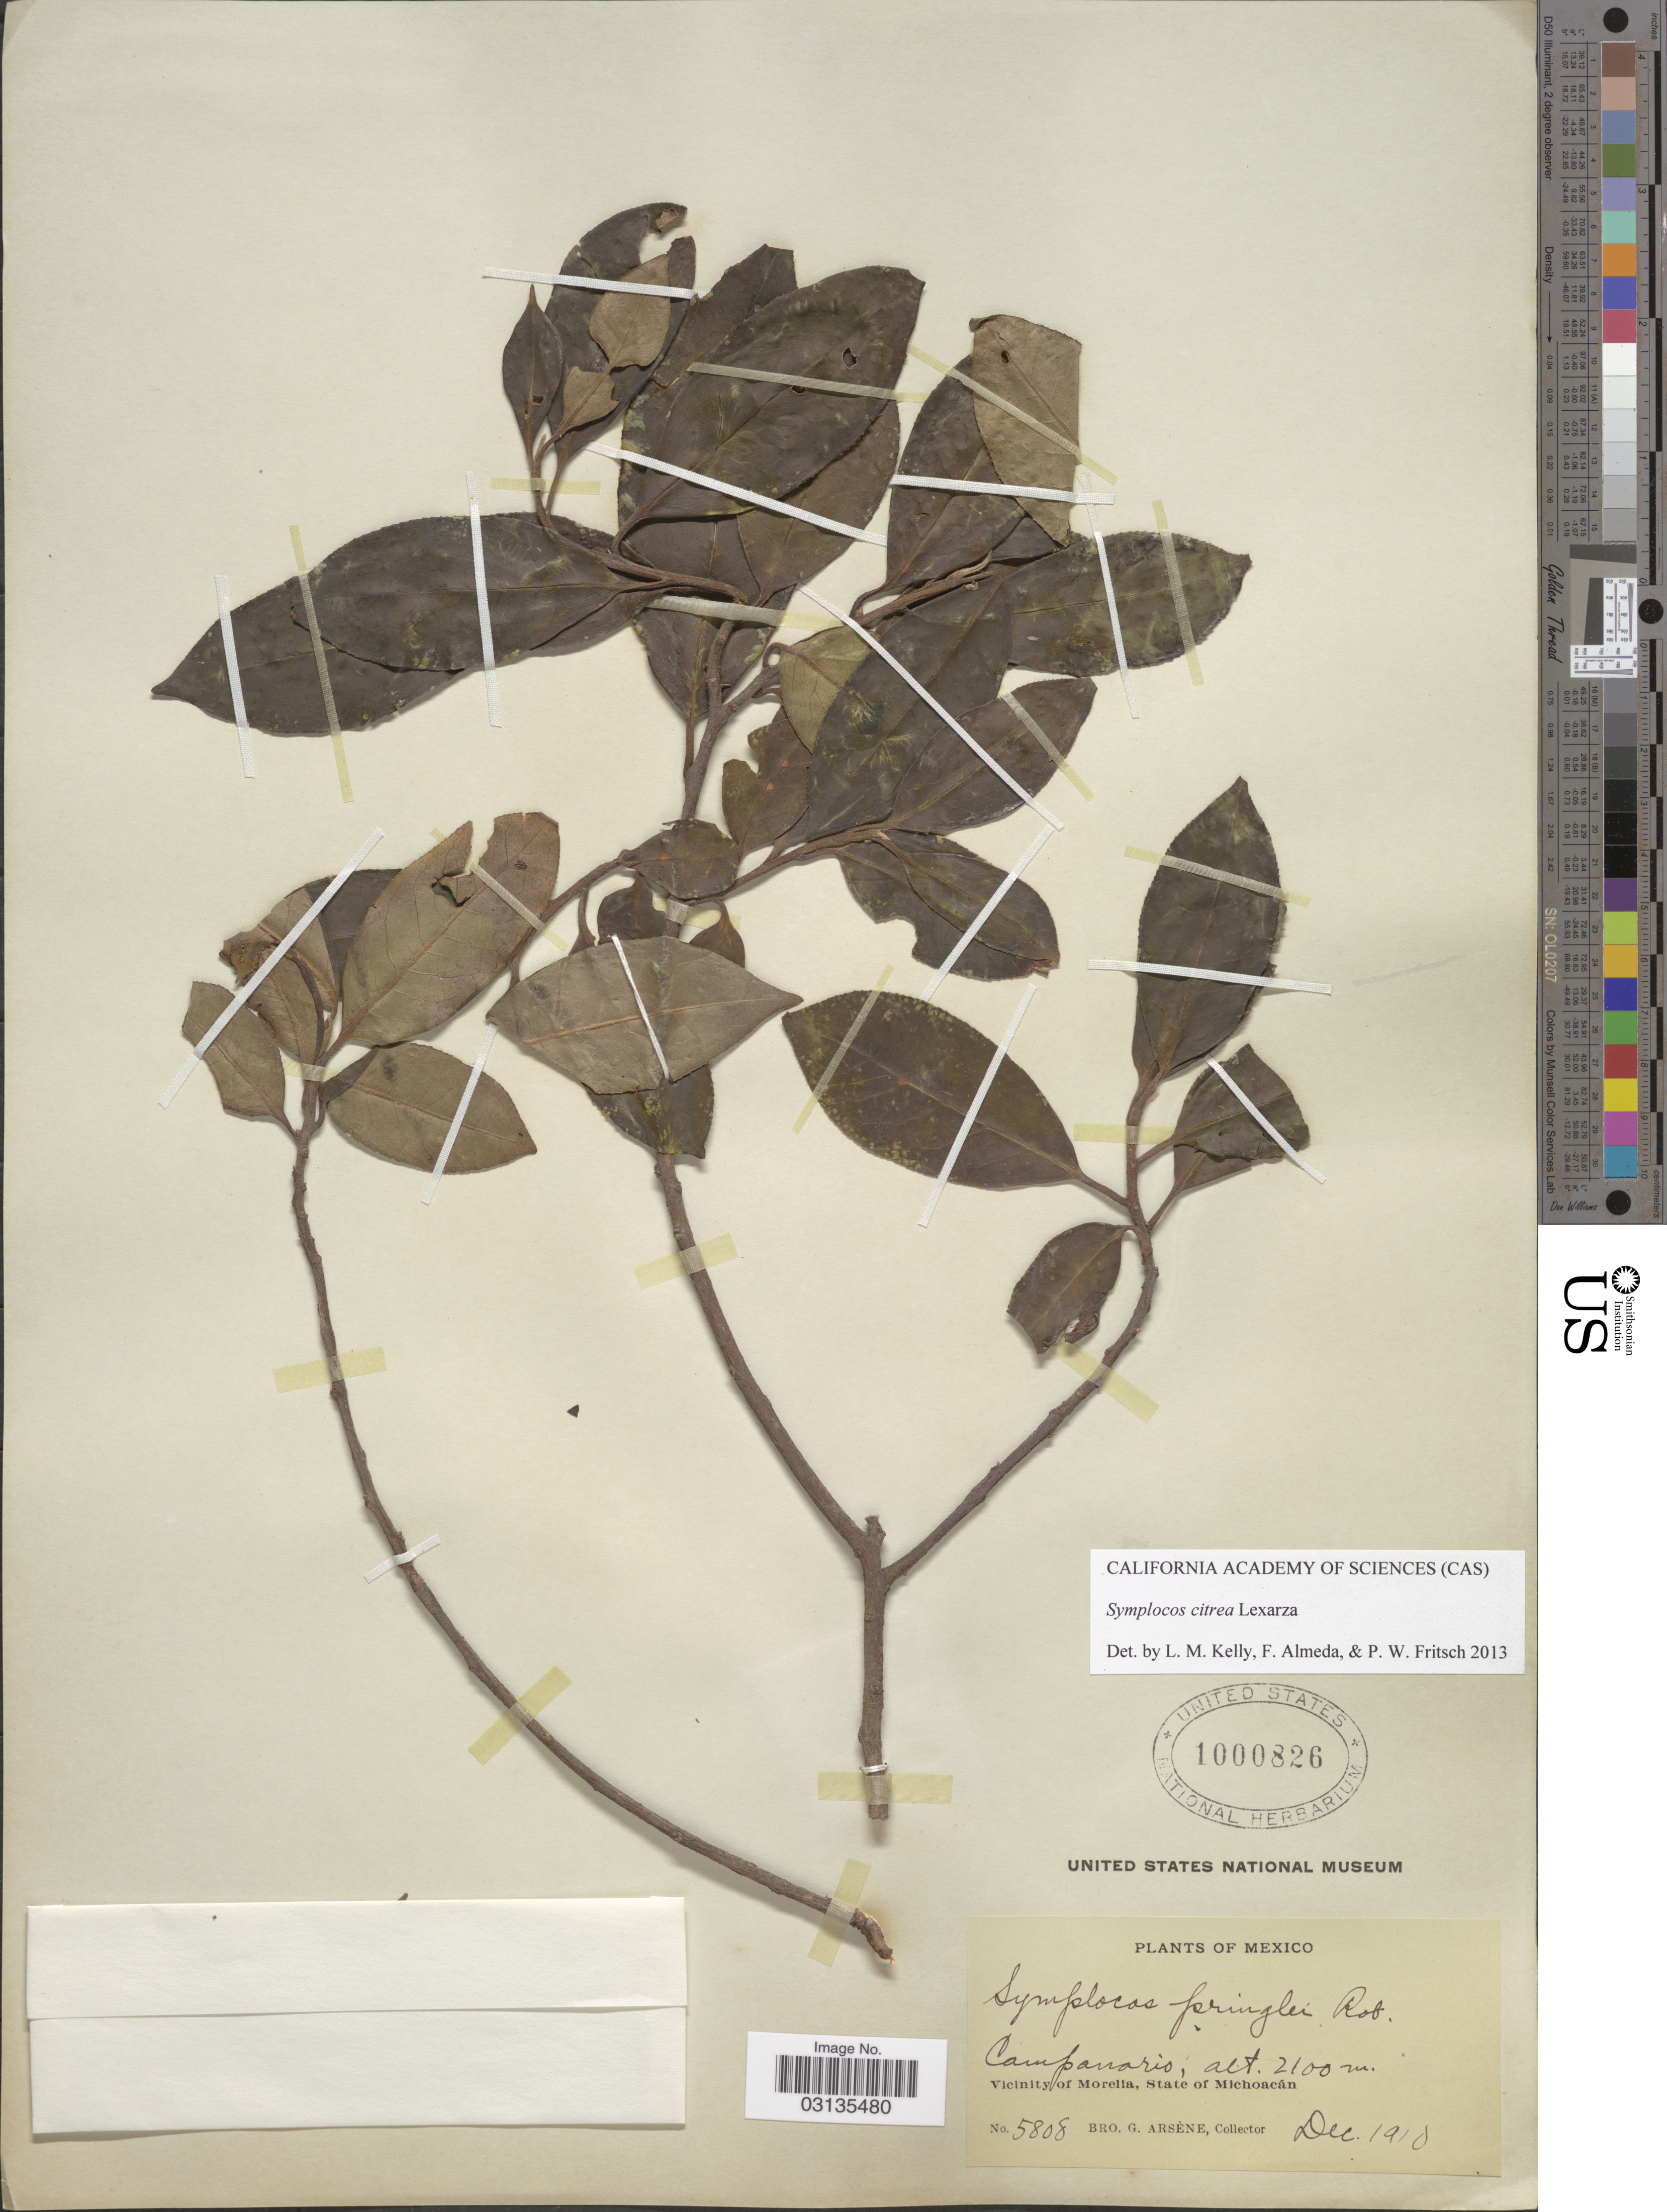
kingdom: Plantae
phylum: Tracheophyta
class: Magnoliopsida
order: Ericales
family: Symplocaceae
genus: Symplocos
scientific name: Symplocos citrea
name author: Lex.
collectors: Bro. G. Arsène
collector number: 5808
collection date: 1910-12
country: Mexico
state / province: Michoacán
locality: Campanario. Vicinity of Morelia.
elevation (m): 2100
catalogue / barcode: US 1000826